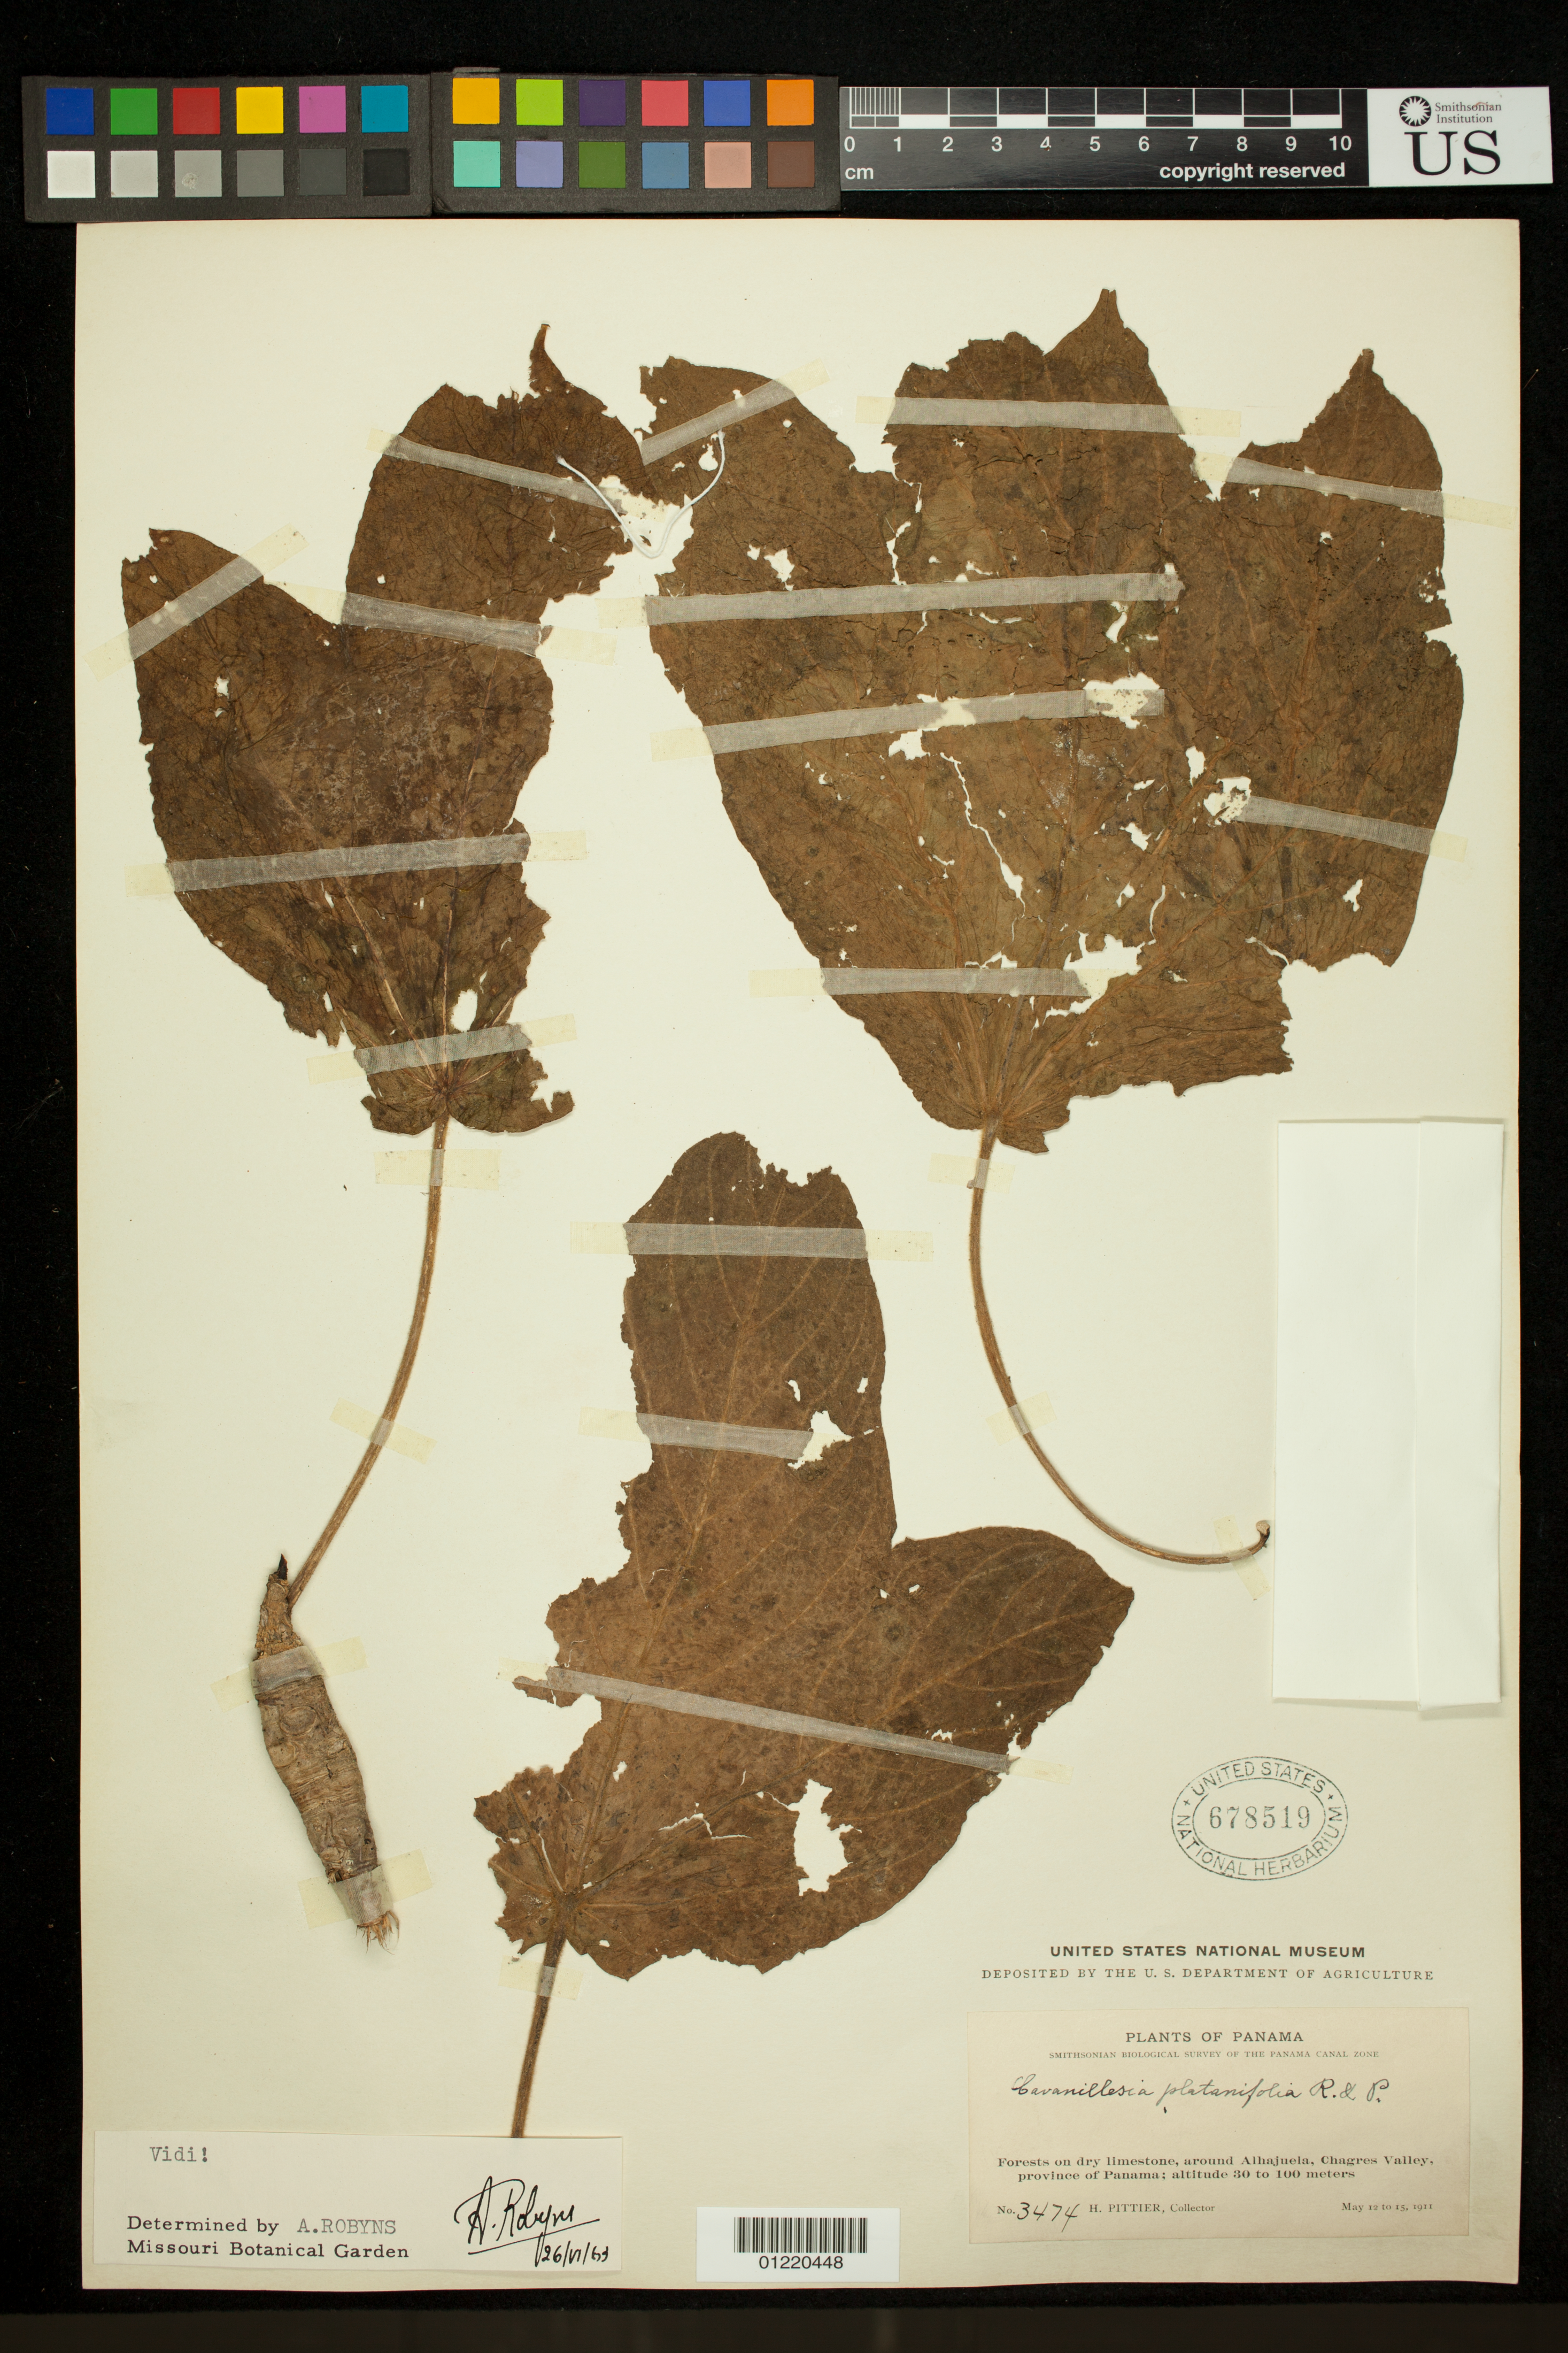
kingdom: Plantae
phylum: Tracheophyta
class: Magnoliopsida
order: Malvales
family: Malvaceae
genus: Cavanillesia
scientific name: Cavanillesia platanifolia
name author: (Bonpl.) Kunth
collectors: H. F. Pittier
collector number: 3474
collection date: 1911-05-12/1911-05-15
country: Panama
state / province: Panamá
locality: Forests on dry limestone, around Alhajuela, Chagres Valley, province of Panama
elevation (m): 30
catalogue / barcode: US 678519